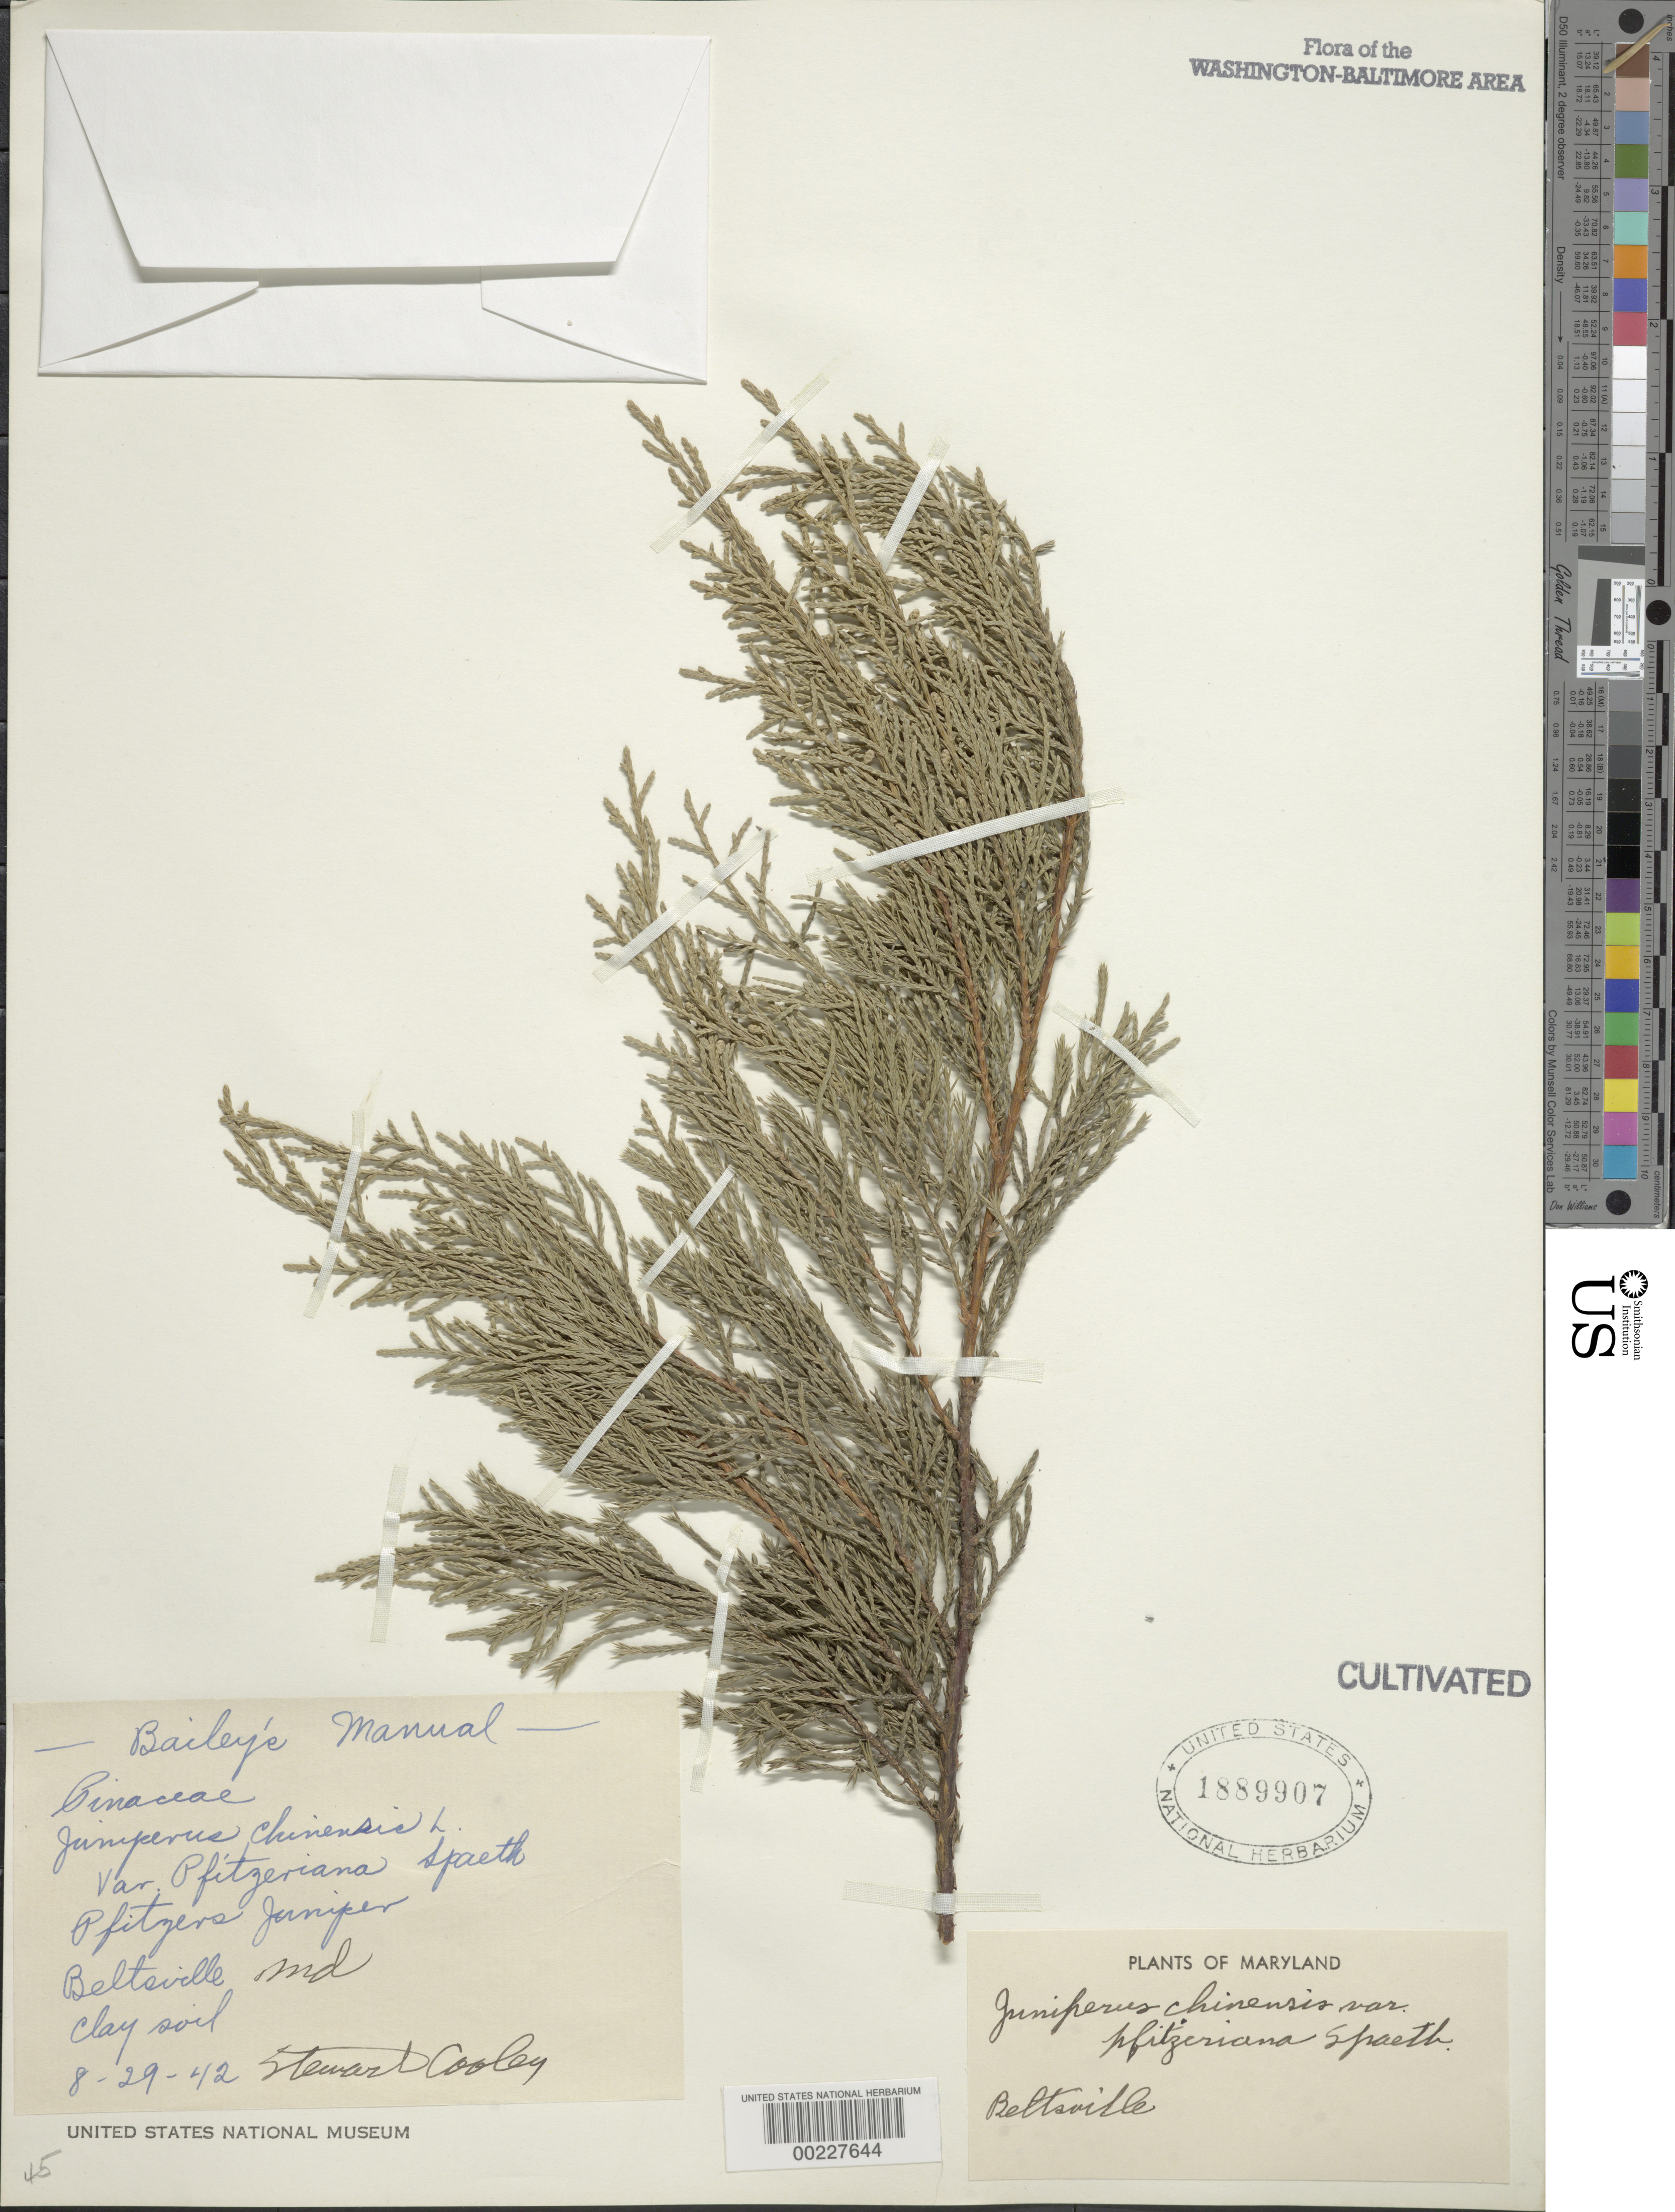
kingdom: Plantae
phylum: Tracheophyta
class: Pinopsida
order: Pinales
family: Cupressaceae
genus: Juniperus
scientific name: Juniperus x pfitzeriana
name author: (Spath) P. A. Schmidt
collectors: S. Cooley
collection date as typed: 29 Aug 1942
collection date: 1942-08-29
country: United States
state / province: Maryland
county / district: Prince George's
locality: Beltsville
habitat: Clay soil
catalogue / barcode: US 1889907